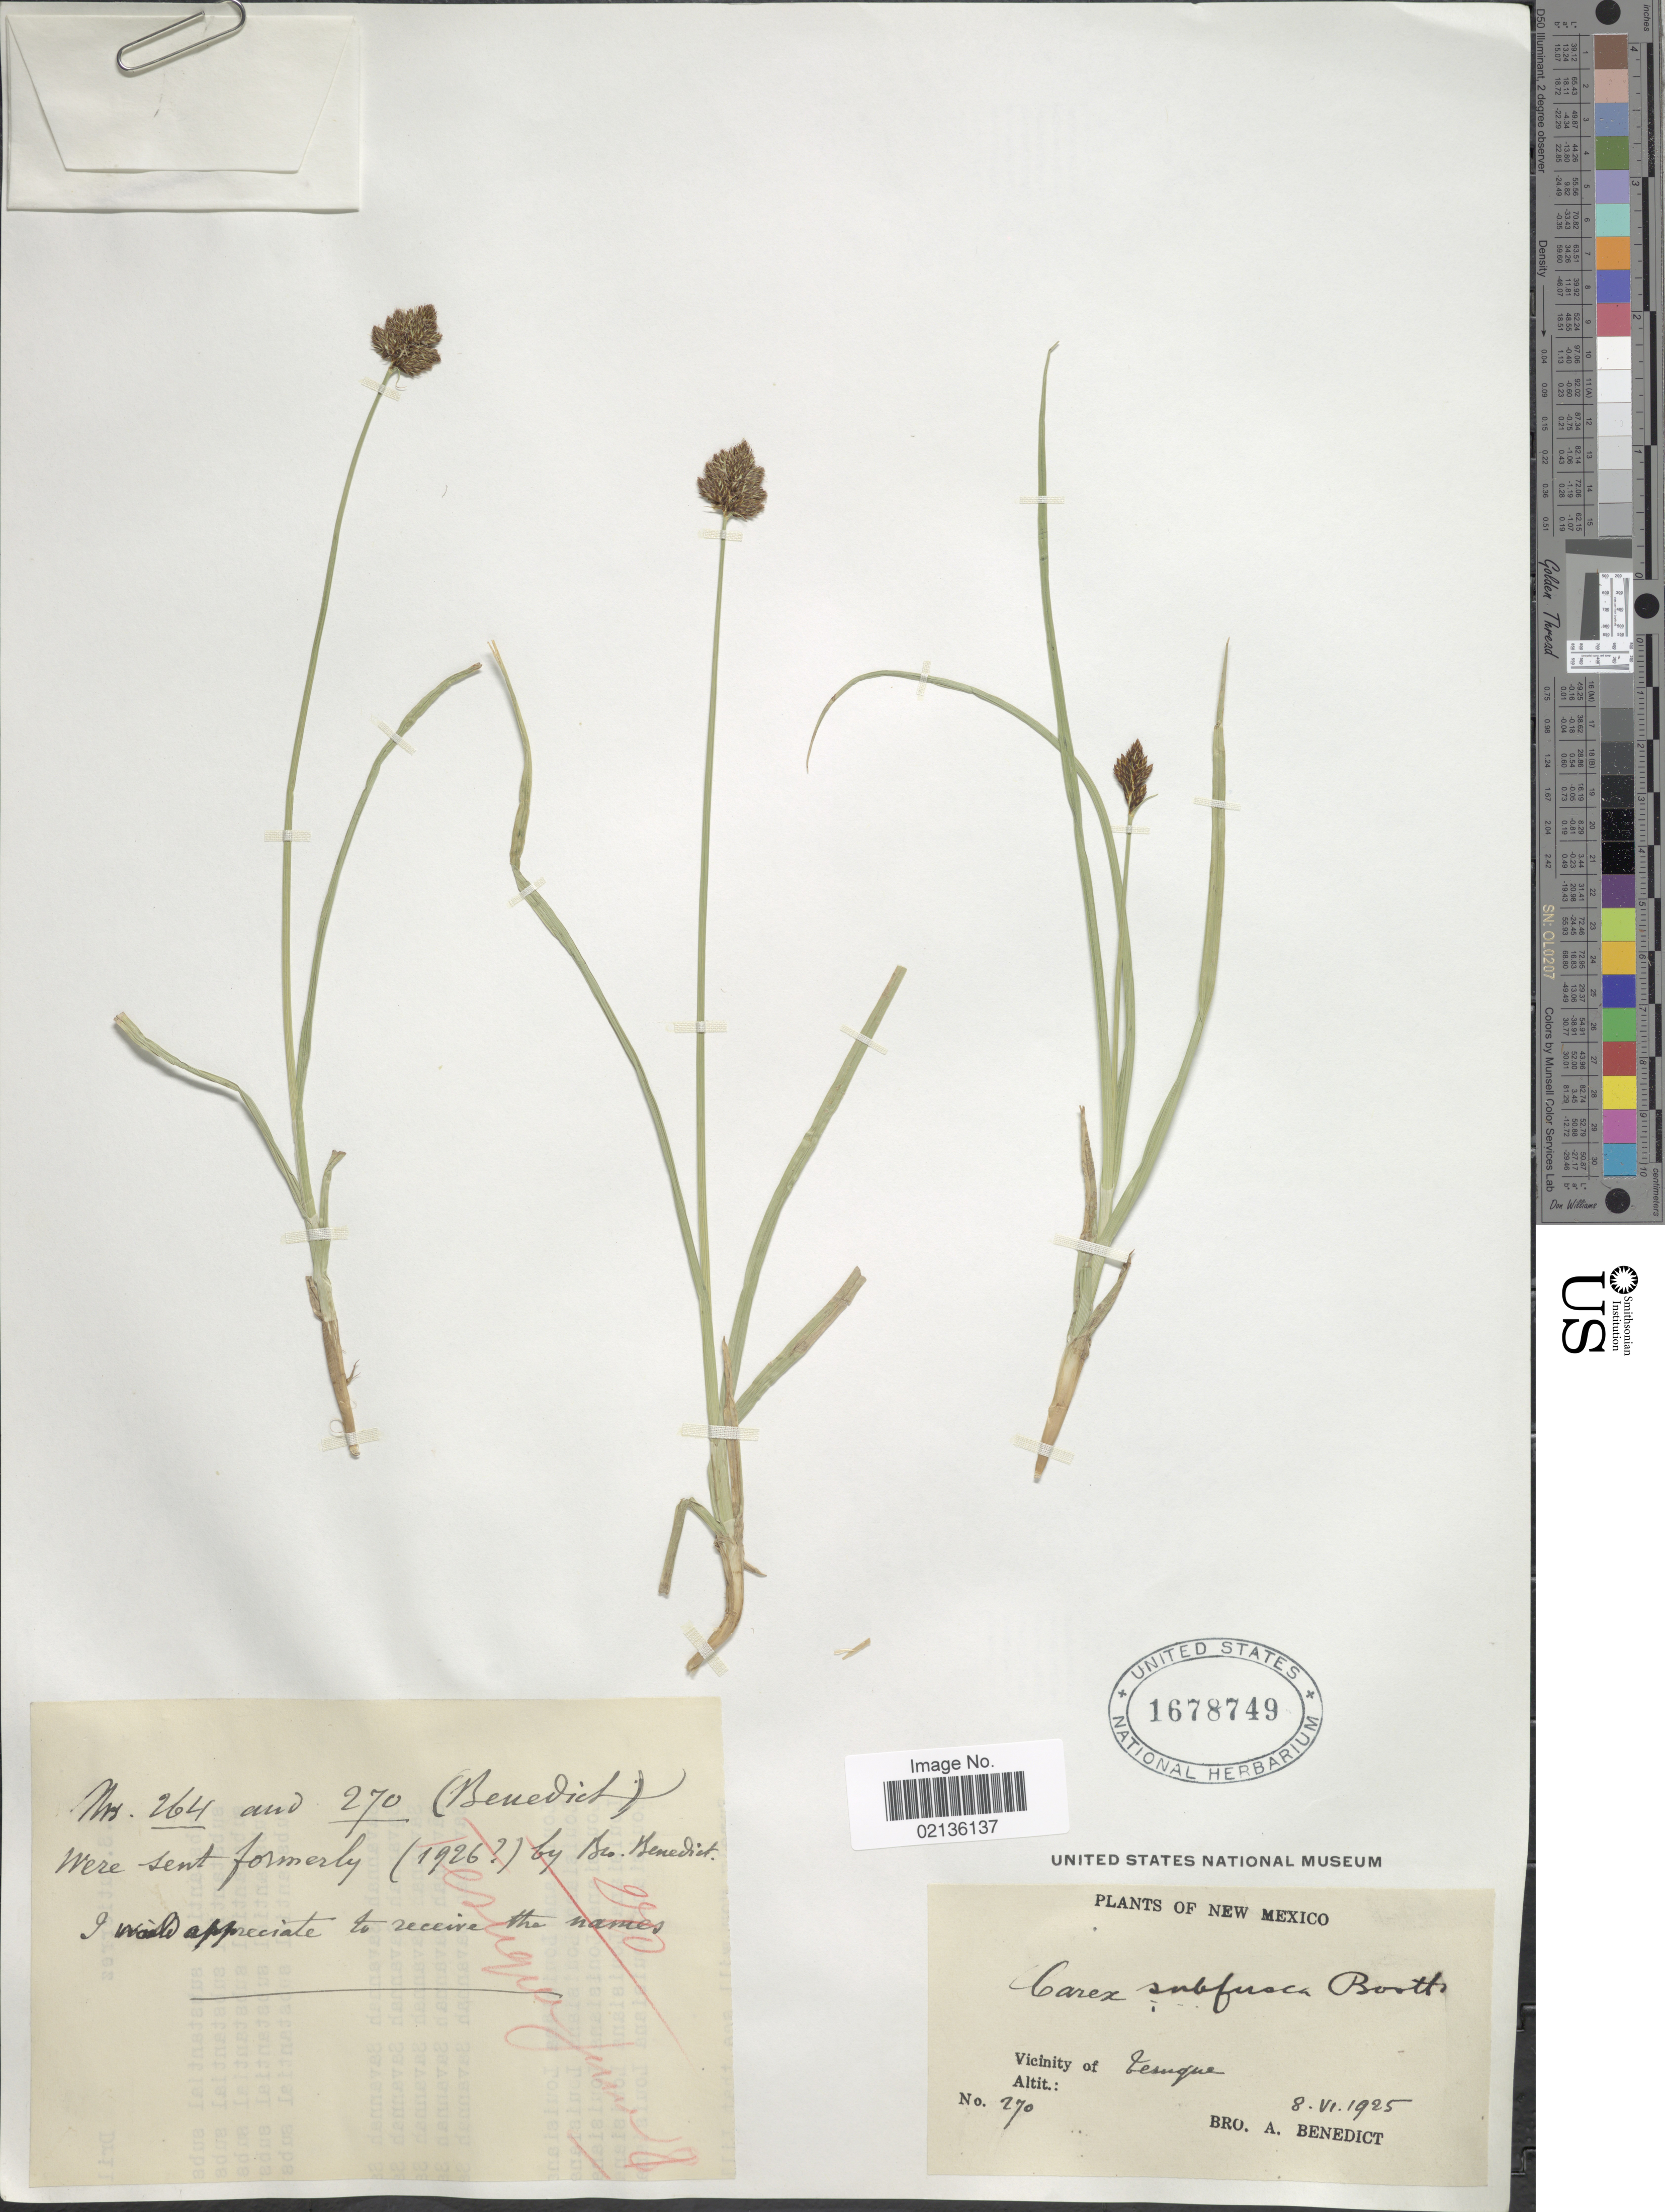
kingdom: Plantae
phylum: Tracheophyta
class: Liliopsida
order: Poales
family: Cyperaceae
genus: Carex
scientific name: Carex subfusca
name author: W. Boott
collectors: Bro. A. Benedict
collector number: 270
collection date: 1925-06-08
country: United States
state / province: New Mexico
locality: Vicinity of Tesuque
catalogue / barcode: US 1678749